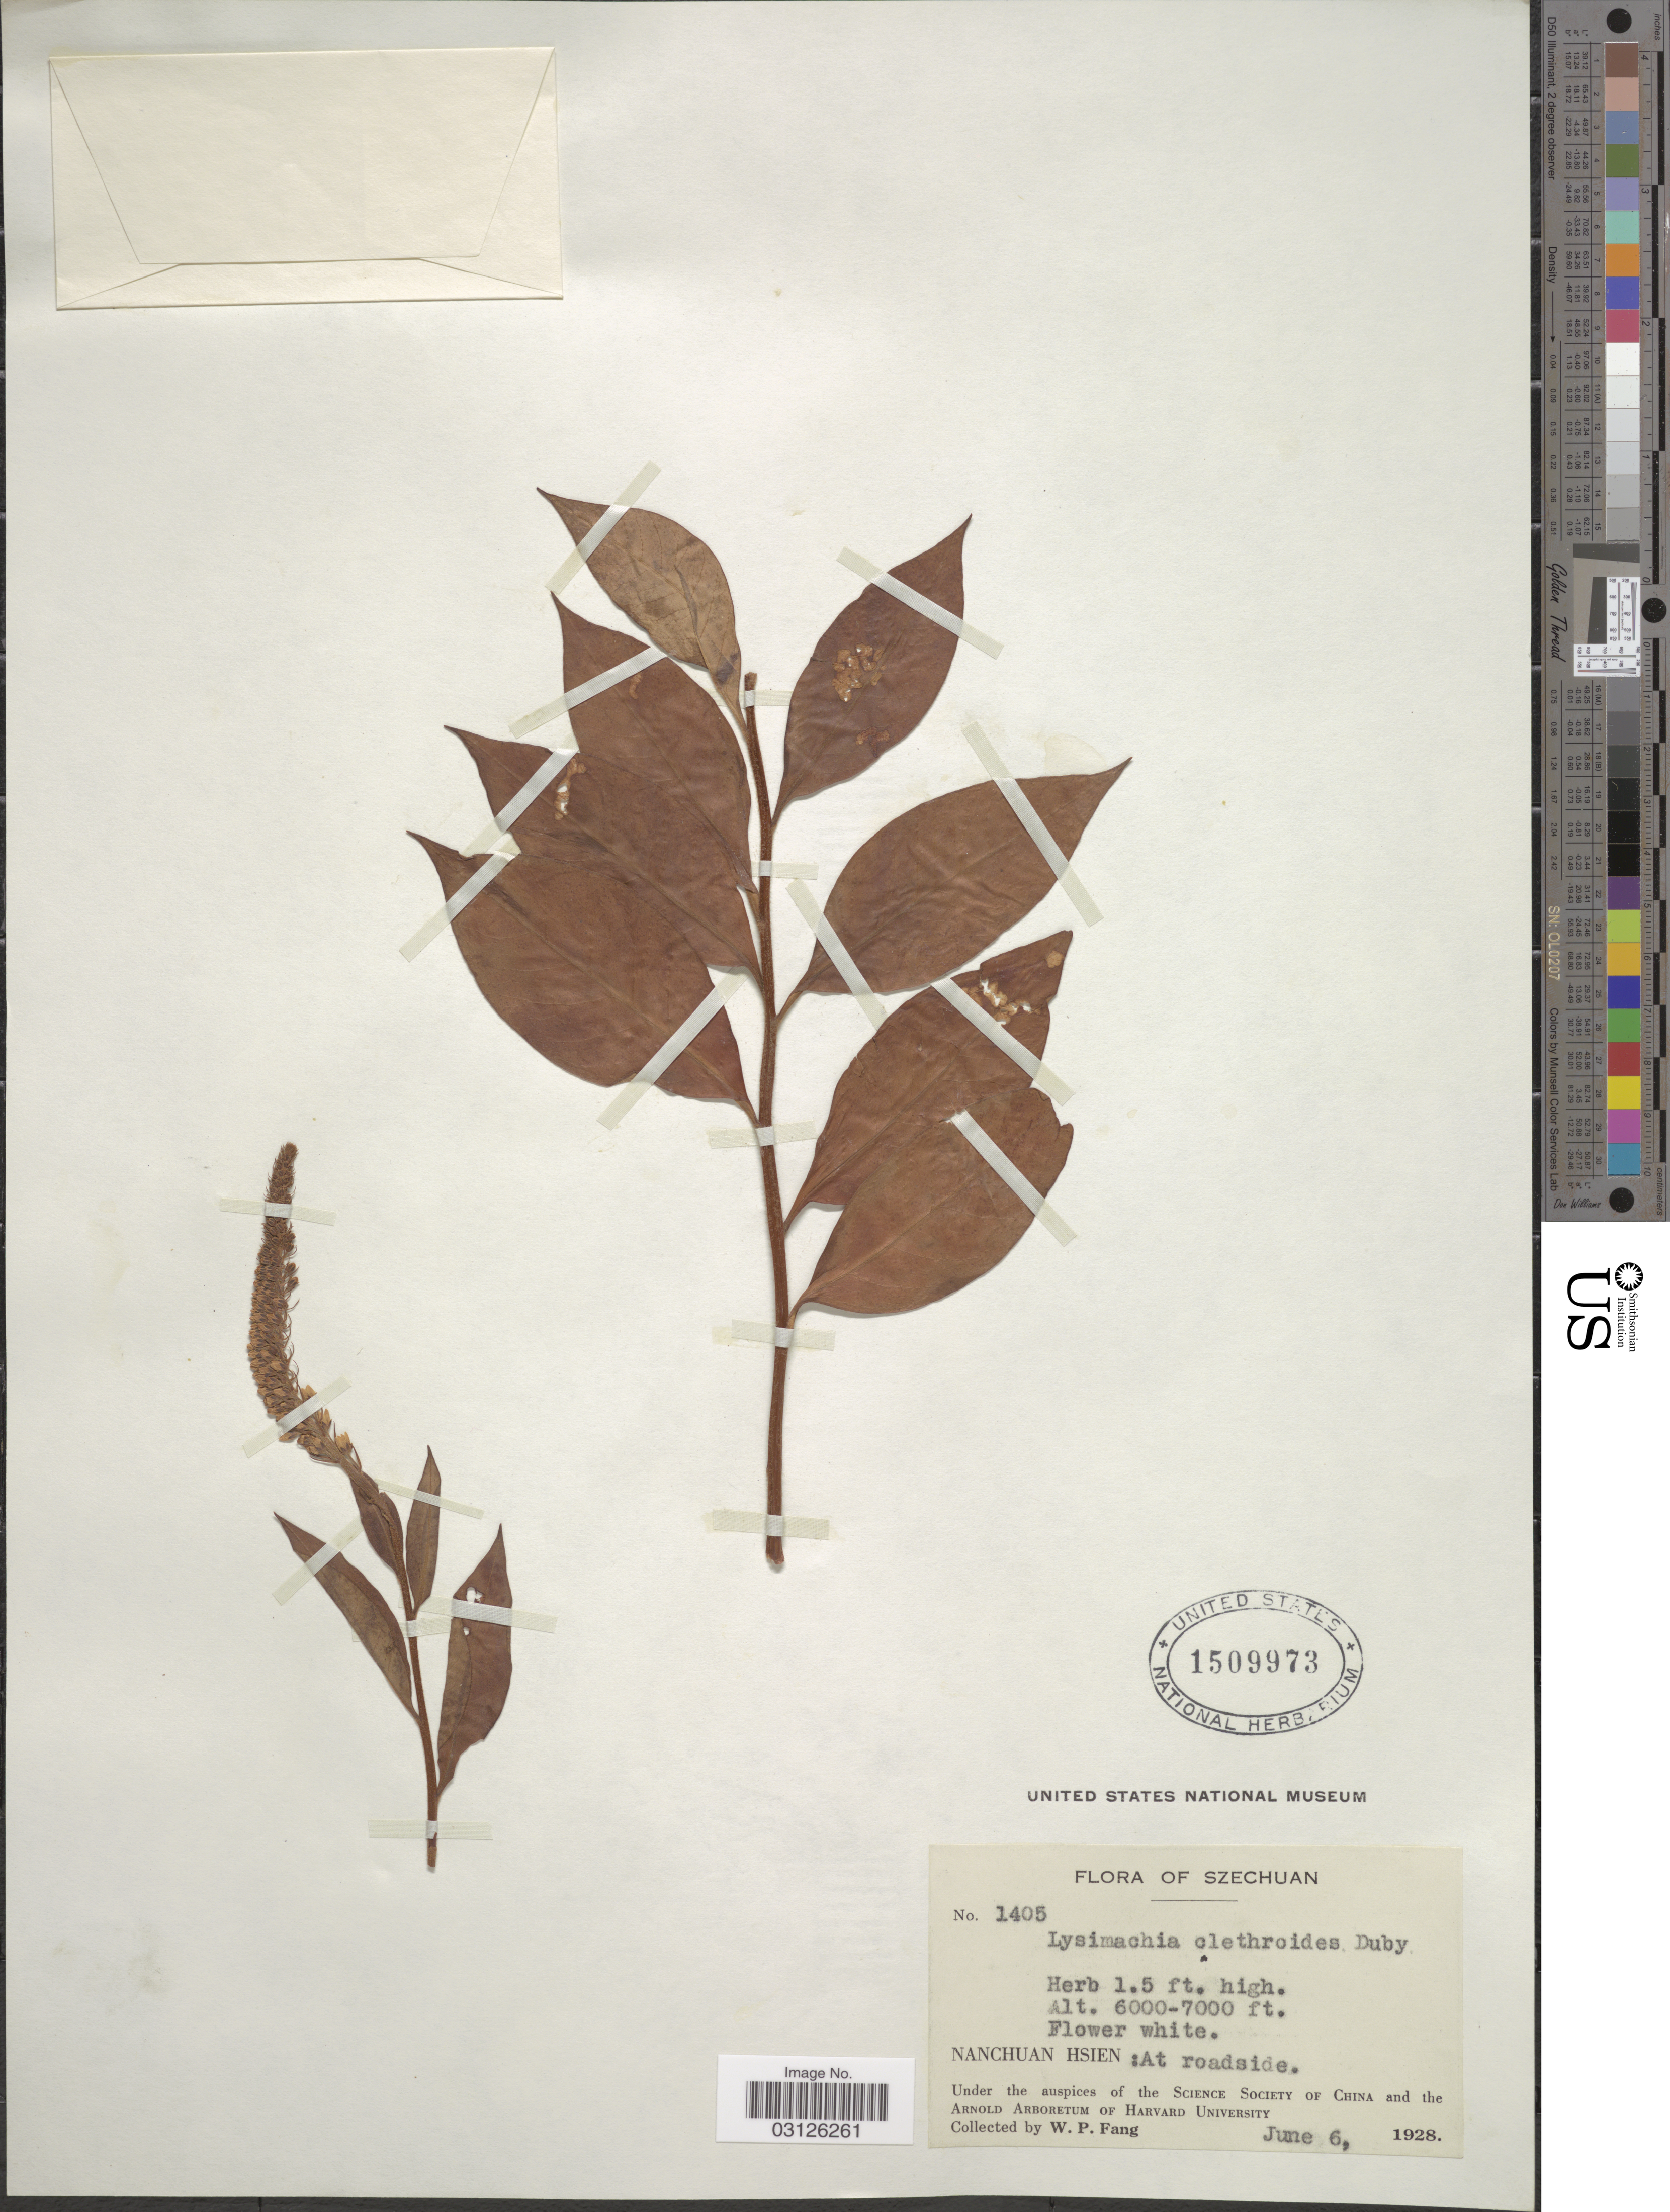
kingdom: Plantae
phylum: Tracheophyta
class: Magnoliopsida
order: Ericales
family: Primulaceae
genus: Lysimachia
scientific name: Lysimachia clethroides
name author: Duby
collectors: W. P. Fang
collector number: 1405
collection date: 1928-06-06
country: China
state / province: Sichuan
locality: Szechuan. Nanchuan Hsien: At roadside.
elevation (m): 1829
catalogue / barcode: US 1509973